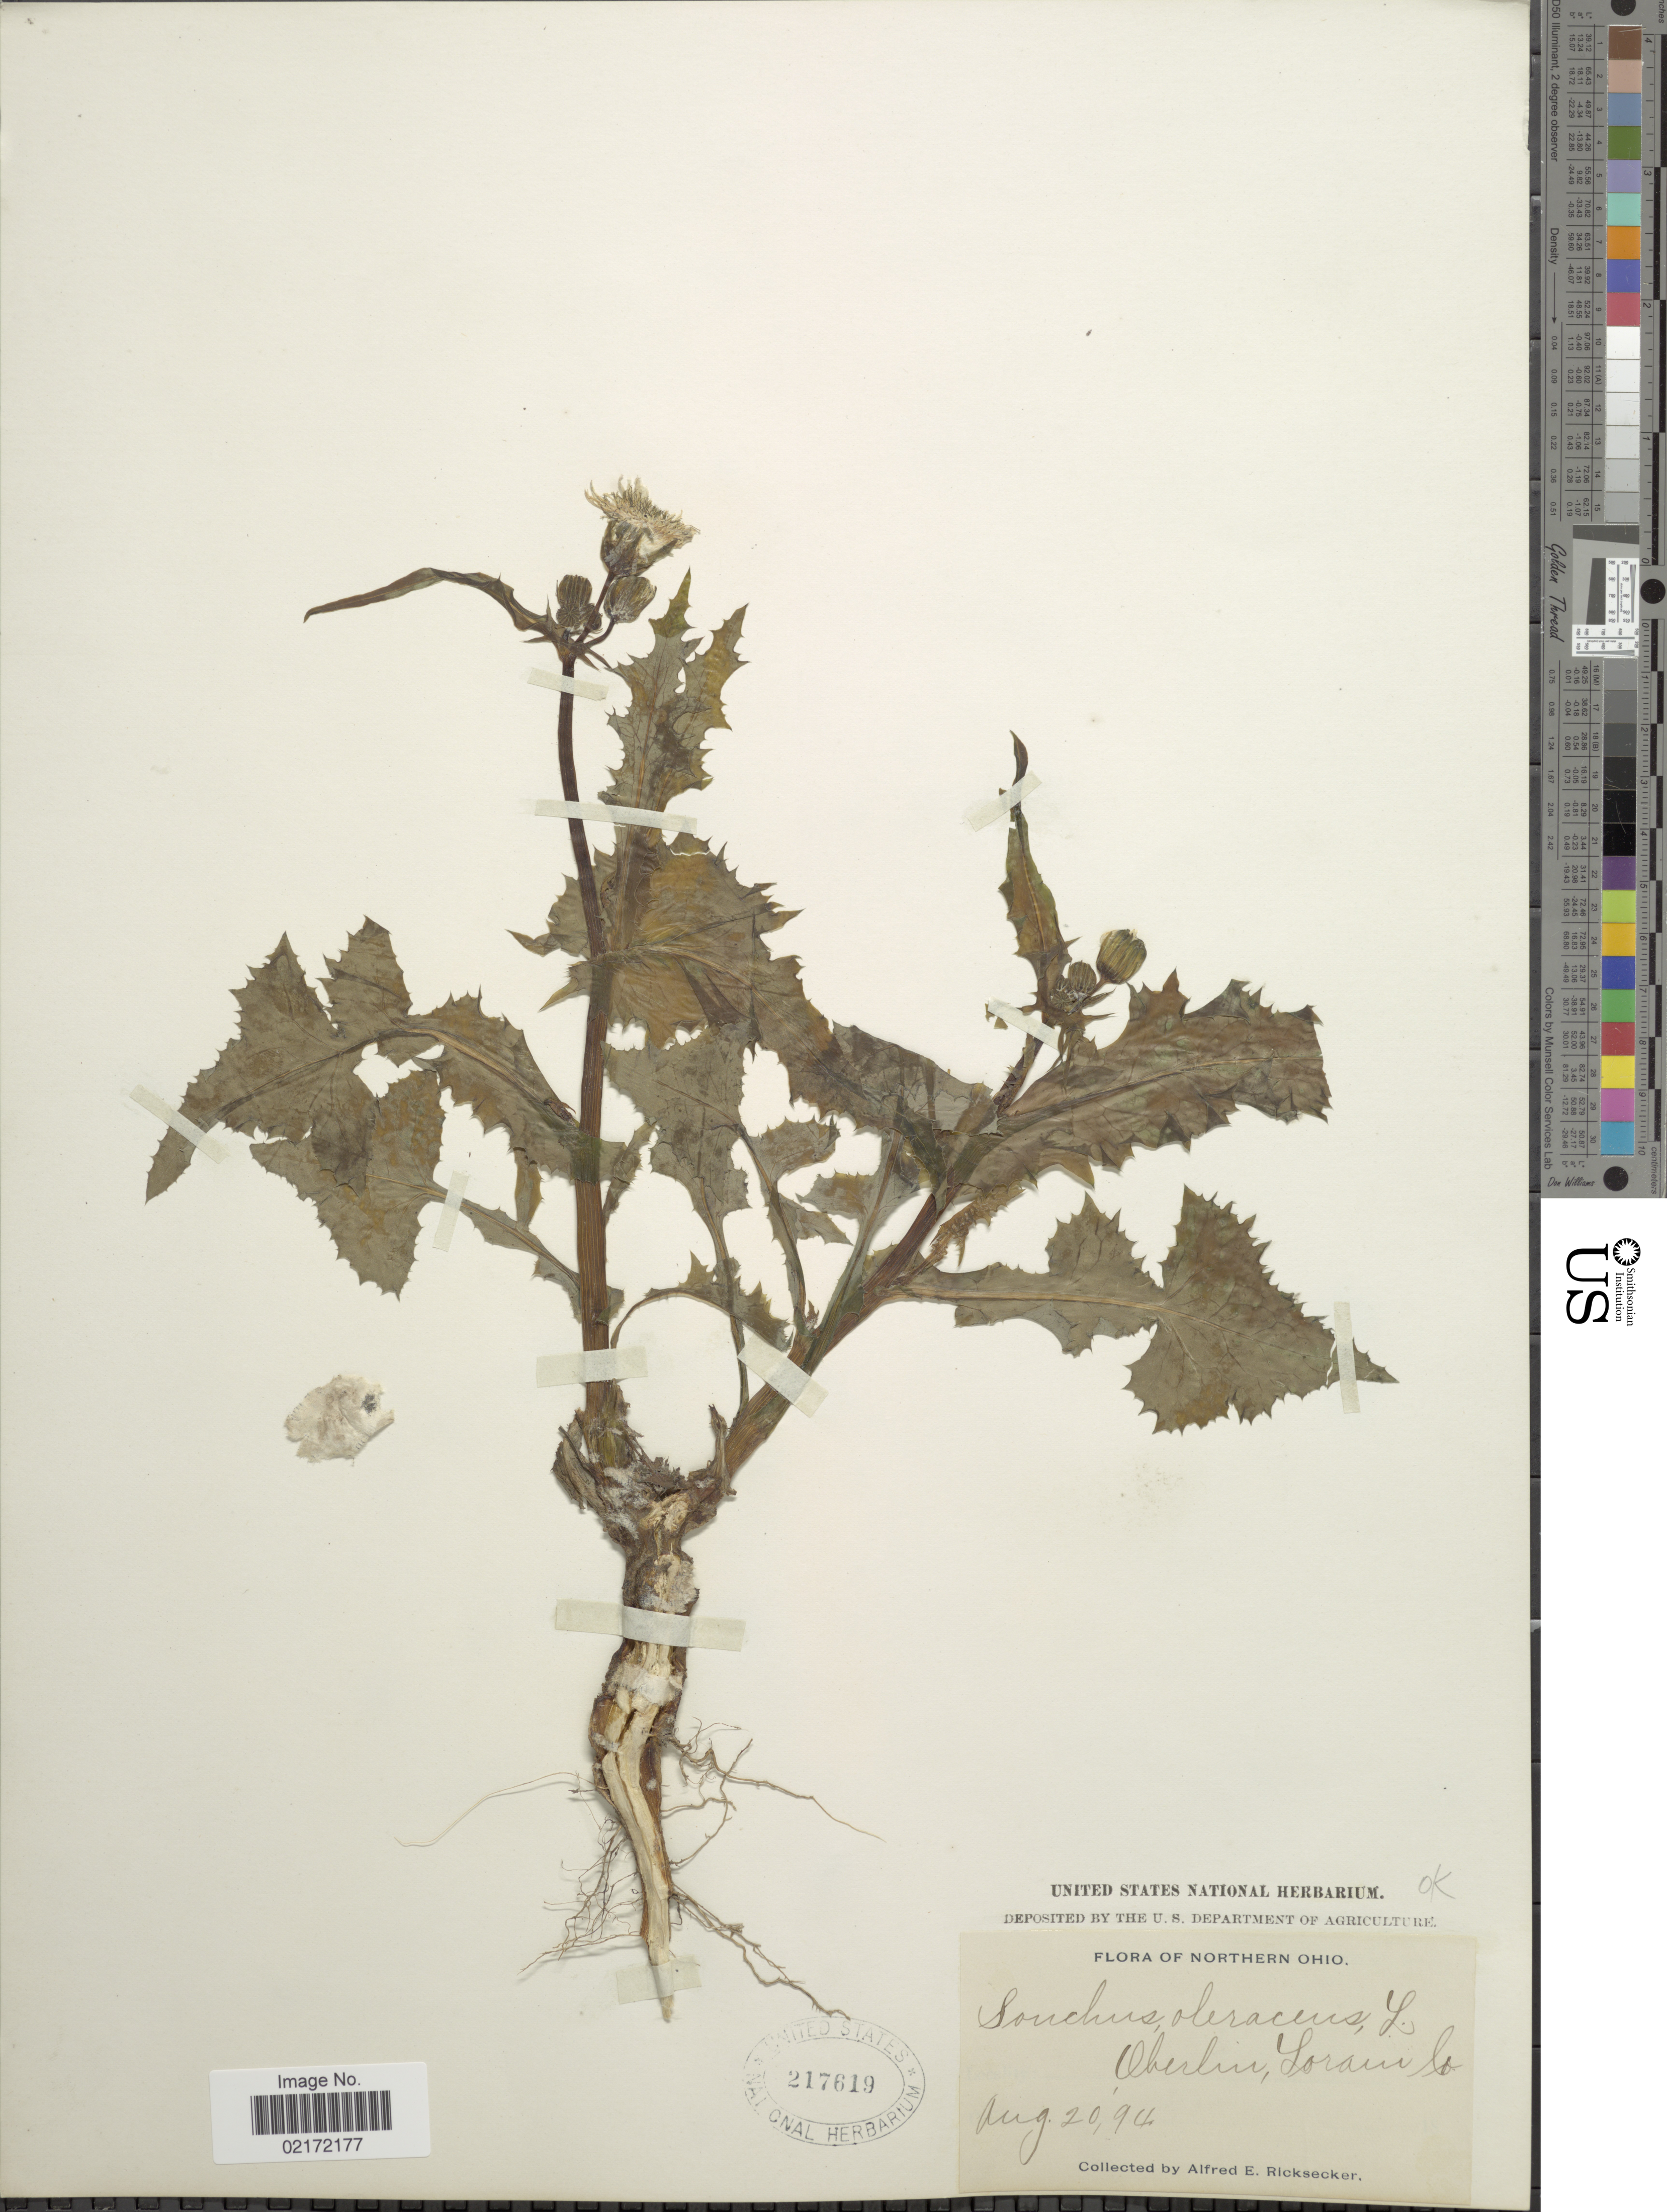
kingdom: Plantae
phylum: Tracheophyta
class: Magnoliopsida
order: Asterales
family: Asteraceae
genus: Sonchus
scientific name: Sonchus oleraceus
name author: L.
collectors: A. E. Ricksecker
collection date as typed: Transcribed d/m/y: 20/8/94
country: United States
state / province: Ohio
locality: Northern Ohio. Oberlin, Lorain Co.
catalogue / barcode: US 217619